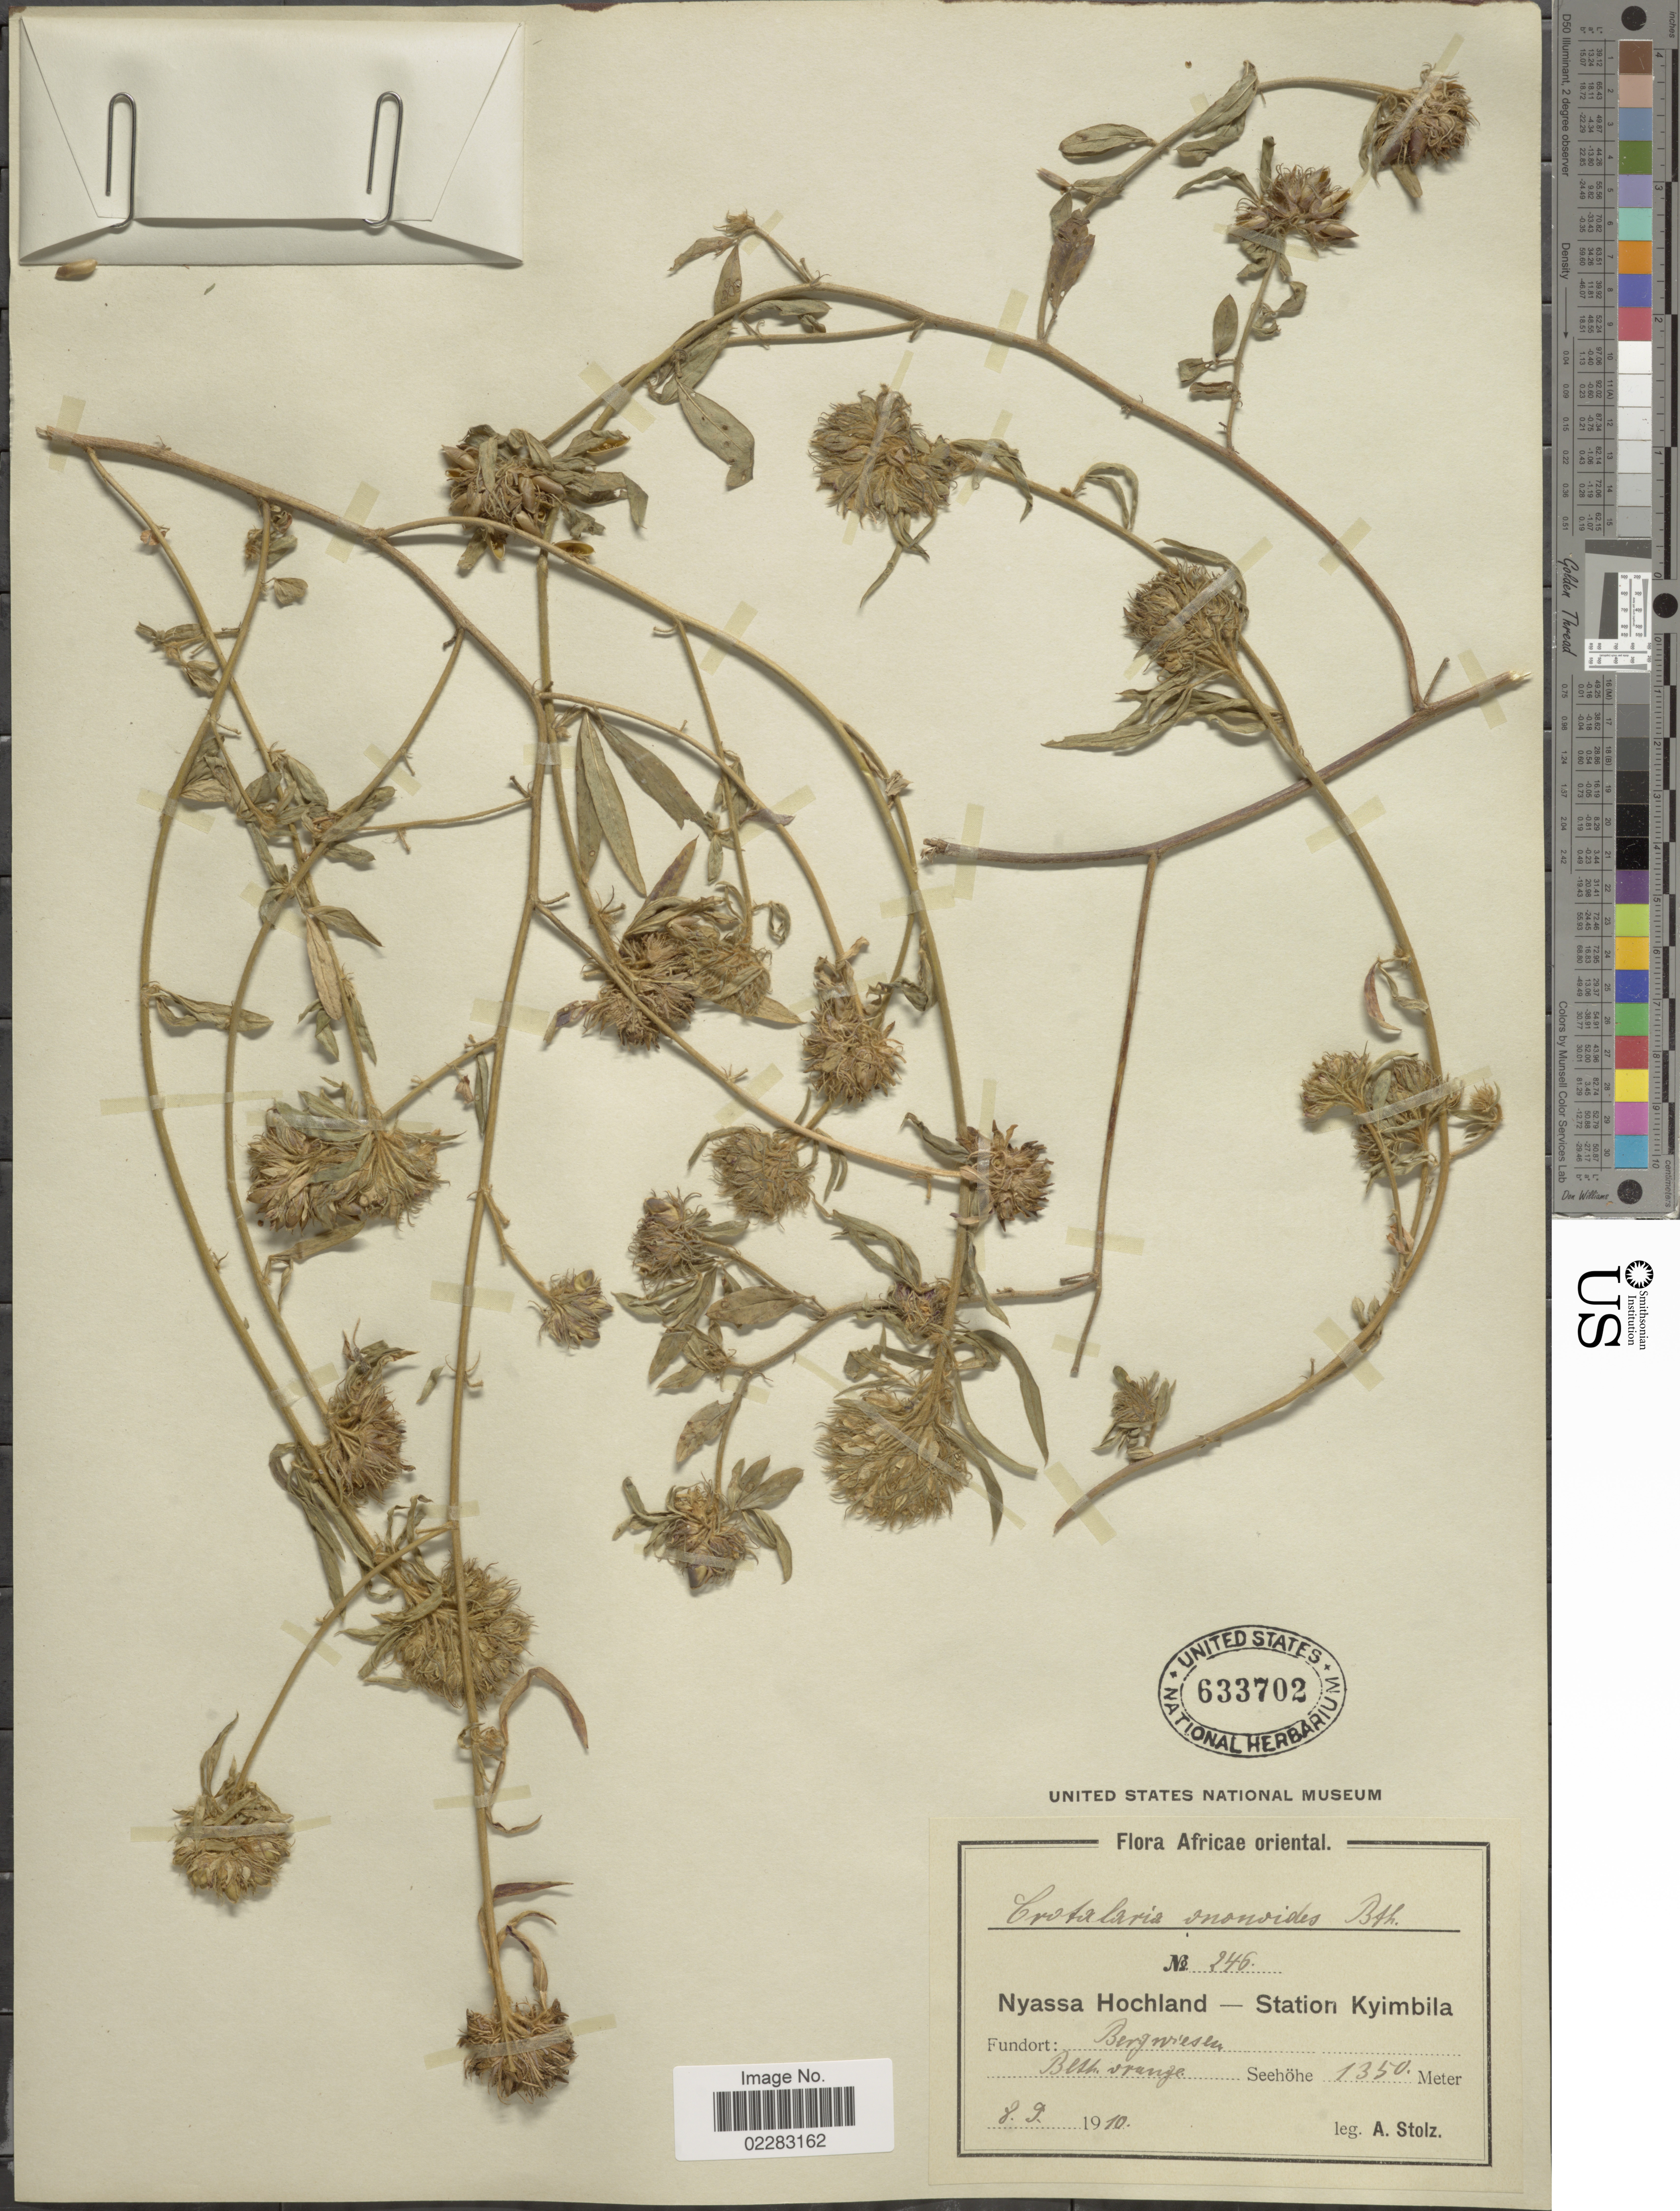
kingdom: Plantae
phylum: Tracheophyta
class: Magnoliopsida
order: Fabales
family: Fabaceae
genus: Crotalaria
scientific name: Crotalaria ononoides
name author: Benth.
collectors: A. Stolz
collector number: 246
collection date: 1910-09-08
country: Tanzania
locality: Africae oriental, Nyassa Hochland-Station Kyimbila, Fundort: Bergwiesen.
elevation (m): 1350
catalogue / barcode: US 633702